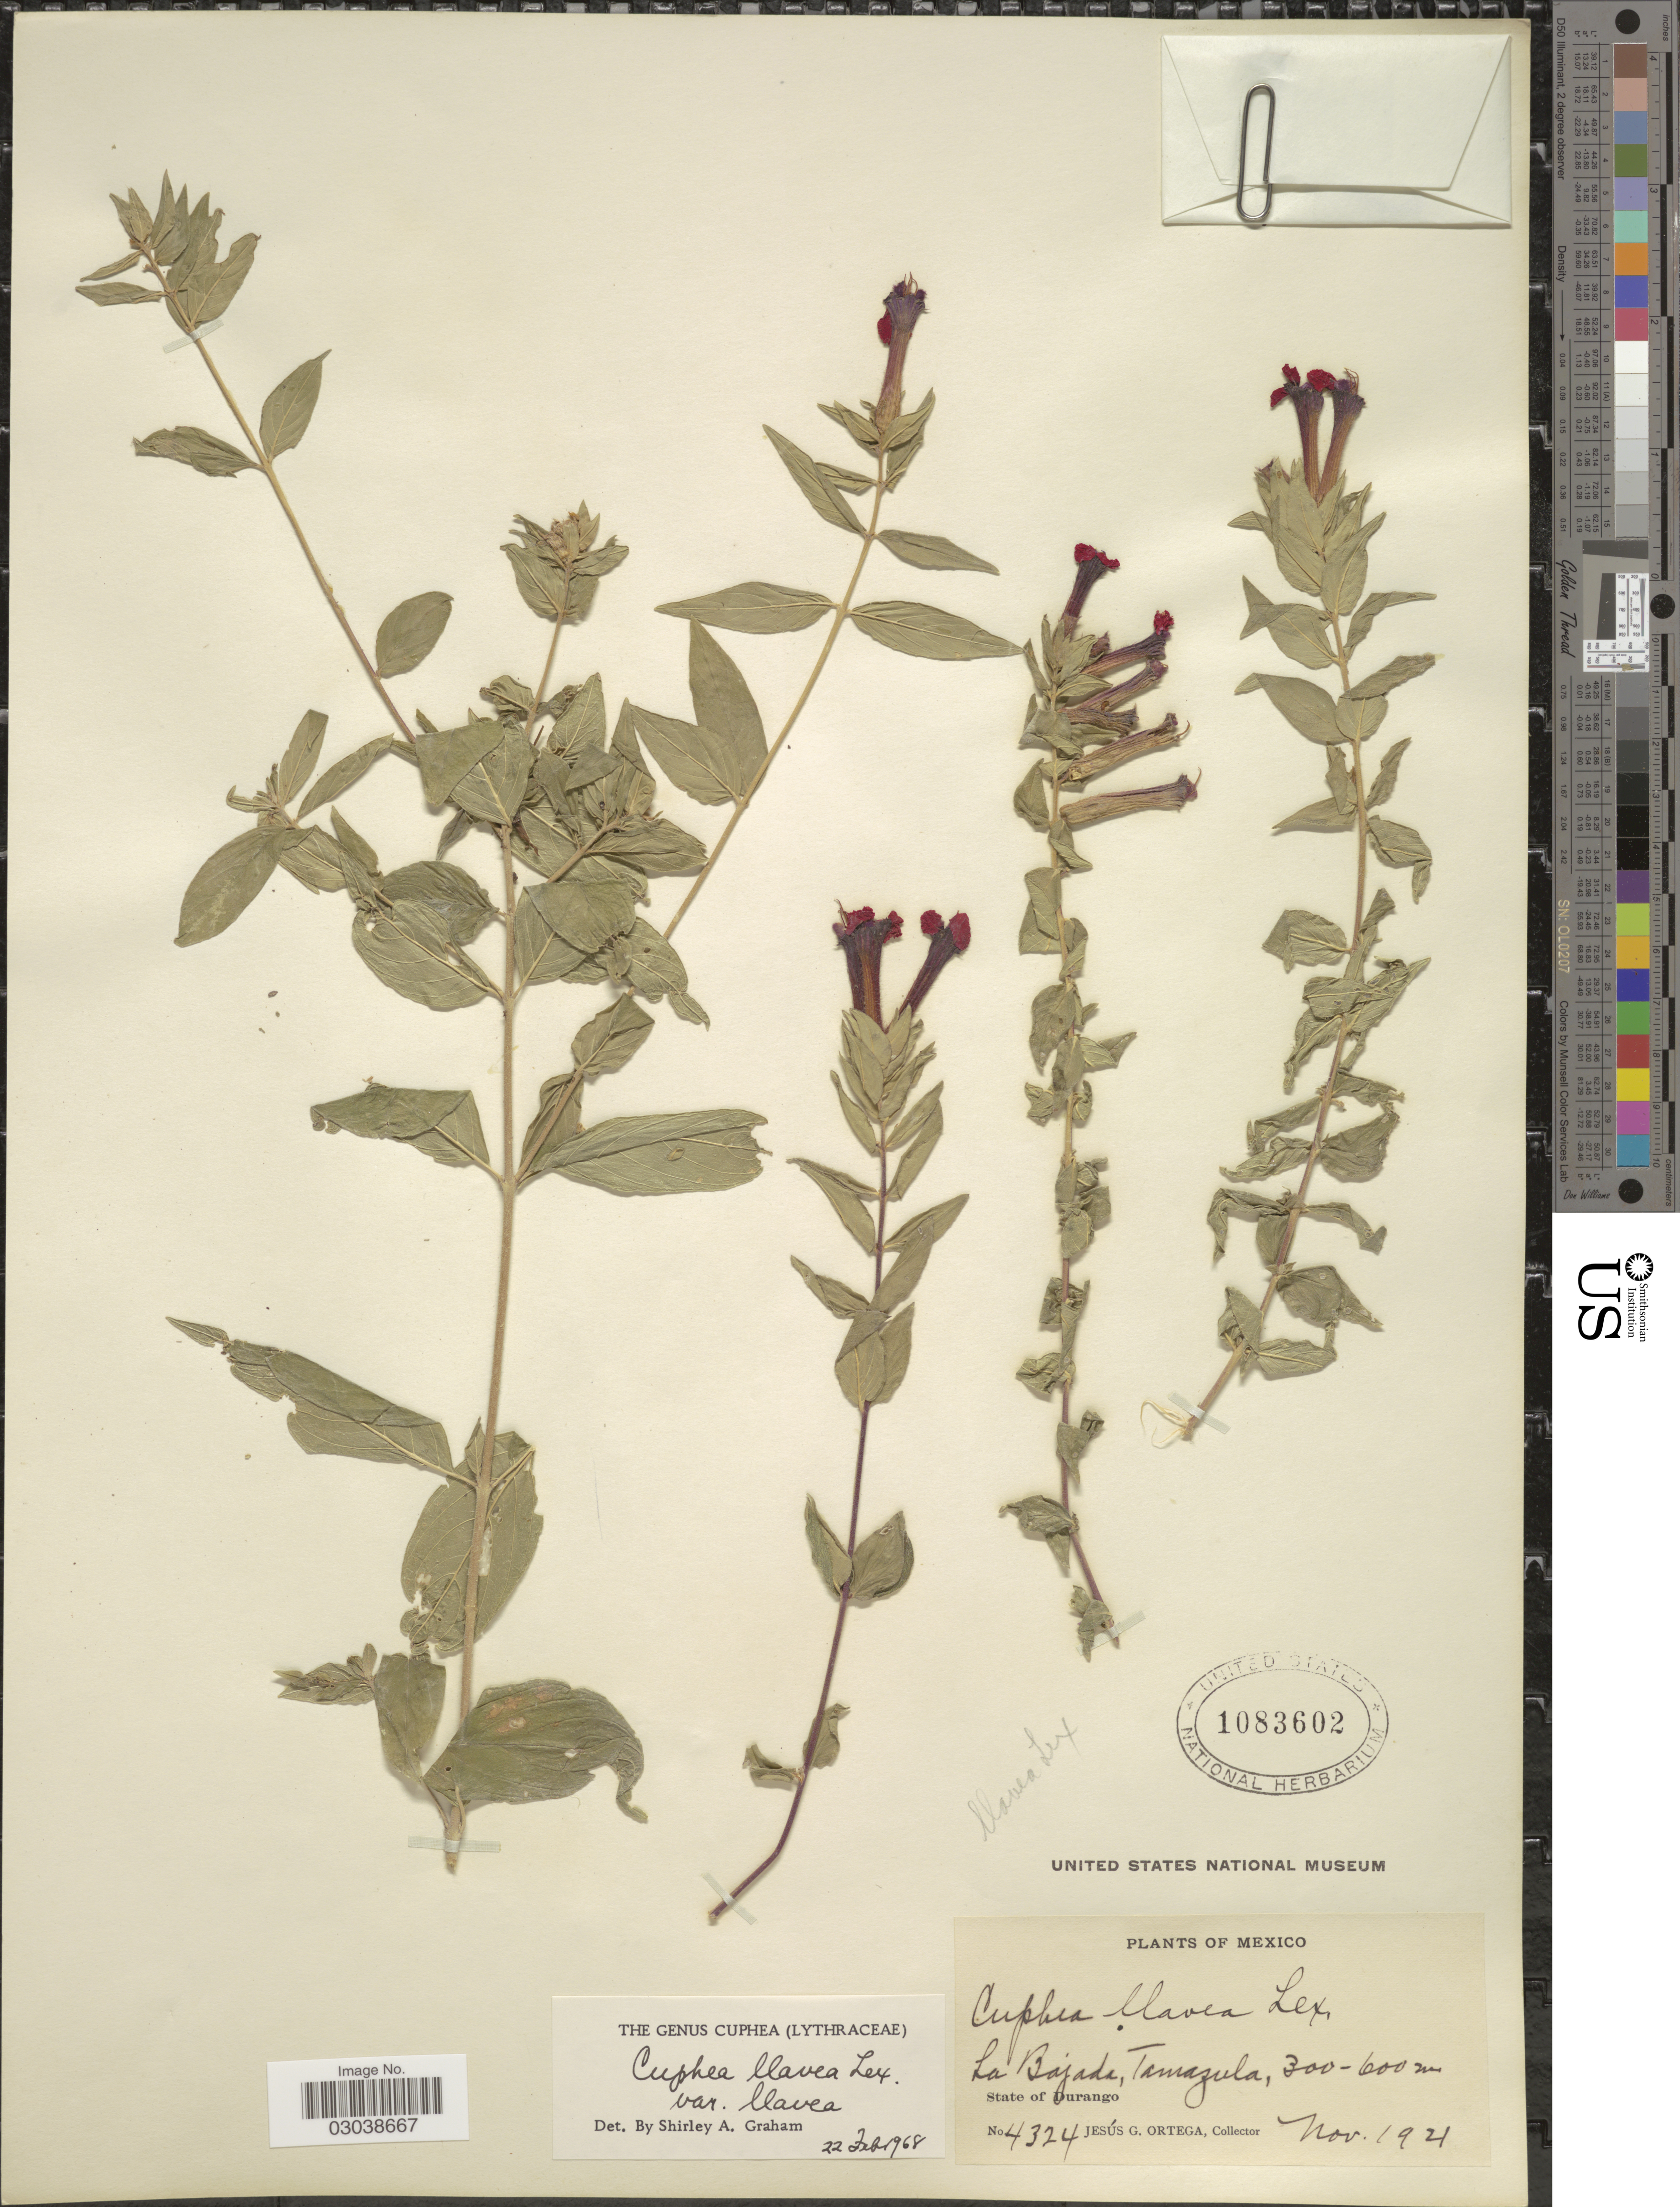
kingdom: Plantae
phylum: Tracheophyta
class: Magnoliopsida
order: Myrtales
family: Lythraceae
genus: Cuphea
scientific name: Cuphea llavea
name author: Lex.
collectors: J. Ortega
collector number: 4324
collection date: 1921-11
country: Mexico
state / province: Durango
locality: La Bajada, Tamazula.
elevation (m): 300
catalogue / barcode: US 1083602